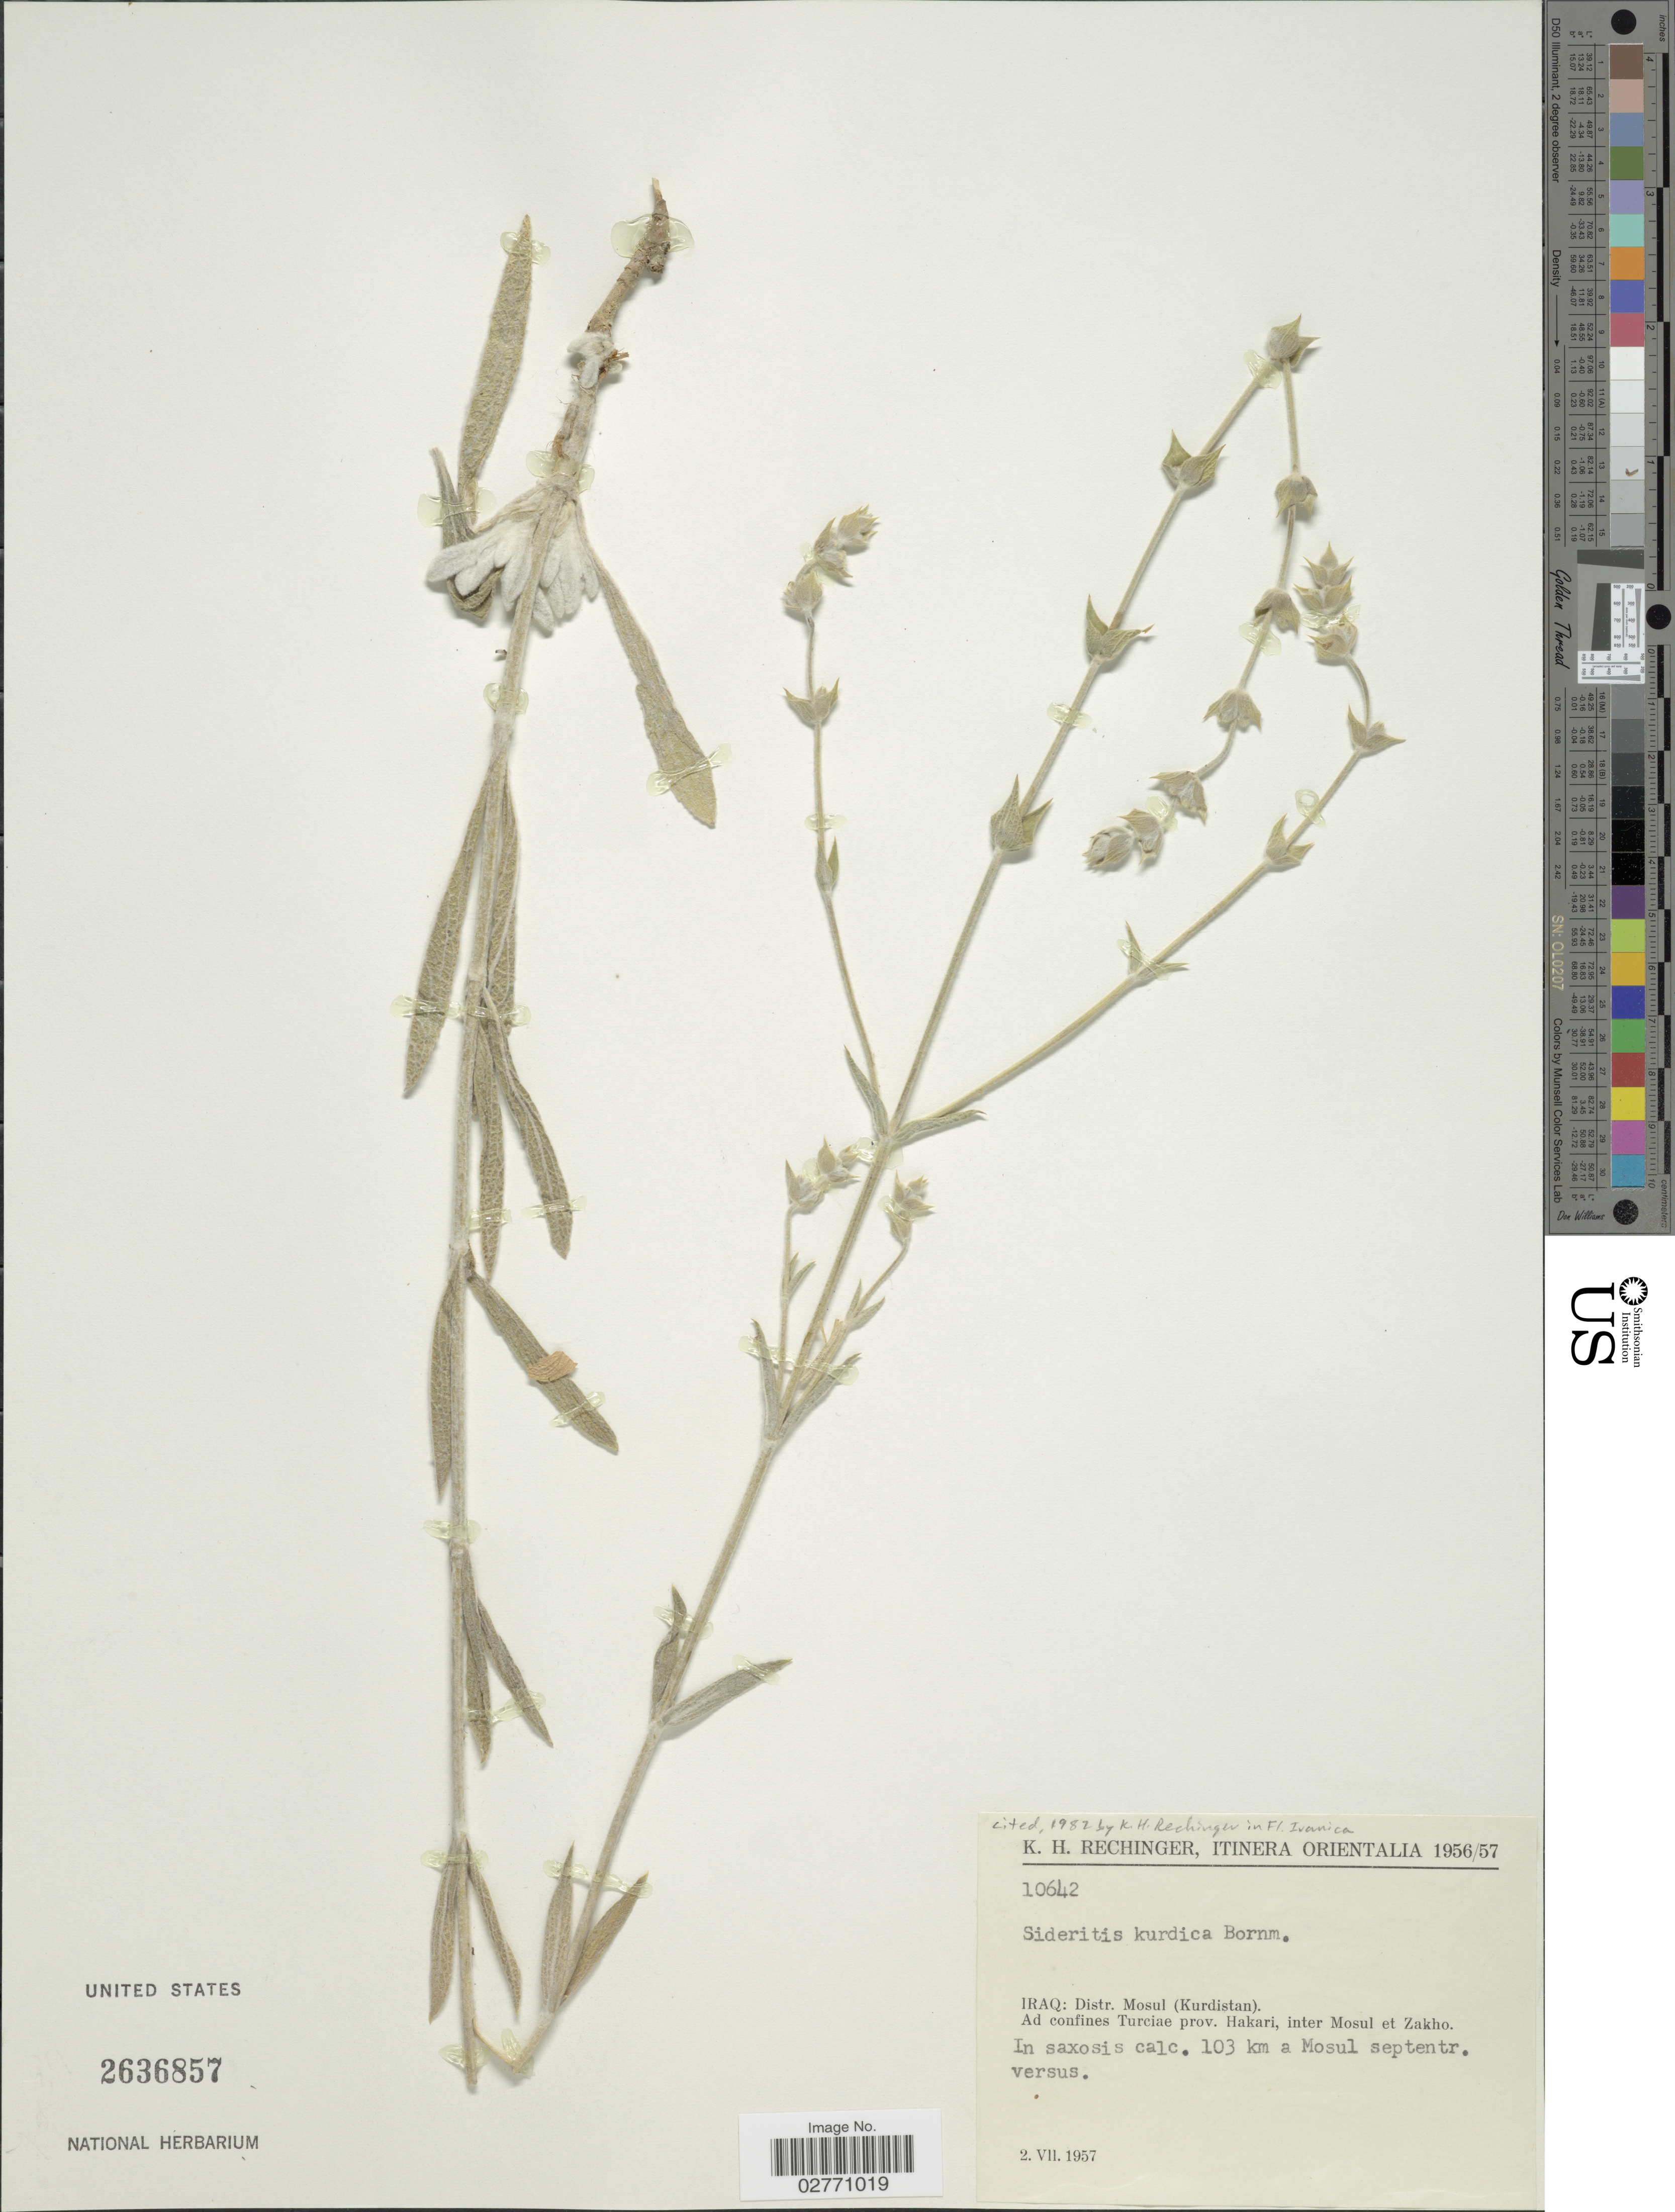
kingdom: Plantae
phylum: Tracheophyta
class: Magnoliopsida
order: Lamiales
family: Lamiaceae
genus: Sideritis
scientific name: Sideritis kurdica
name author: Bornm.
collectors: K. H. Rechinger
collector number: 10642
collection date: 1957-07-02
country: Iraq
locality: Orientalia. Distr. Mosul (Kurdistan). Ad confines Turciae prov. Hakari, inter Mosul et Zakho. In saxosis calc. 103 km a Mosul septentr. versus.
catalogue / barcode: US 2636857